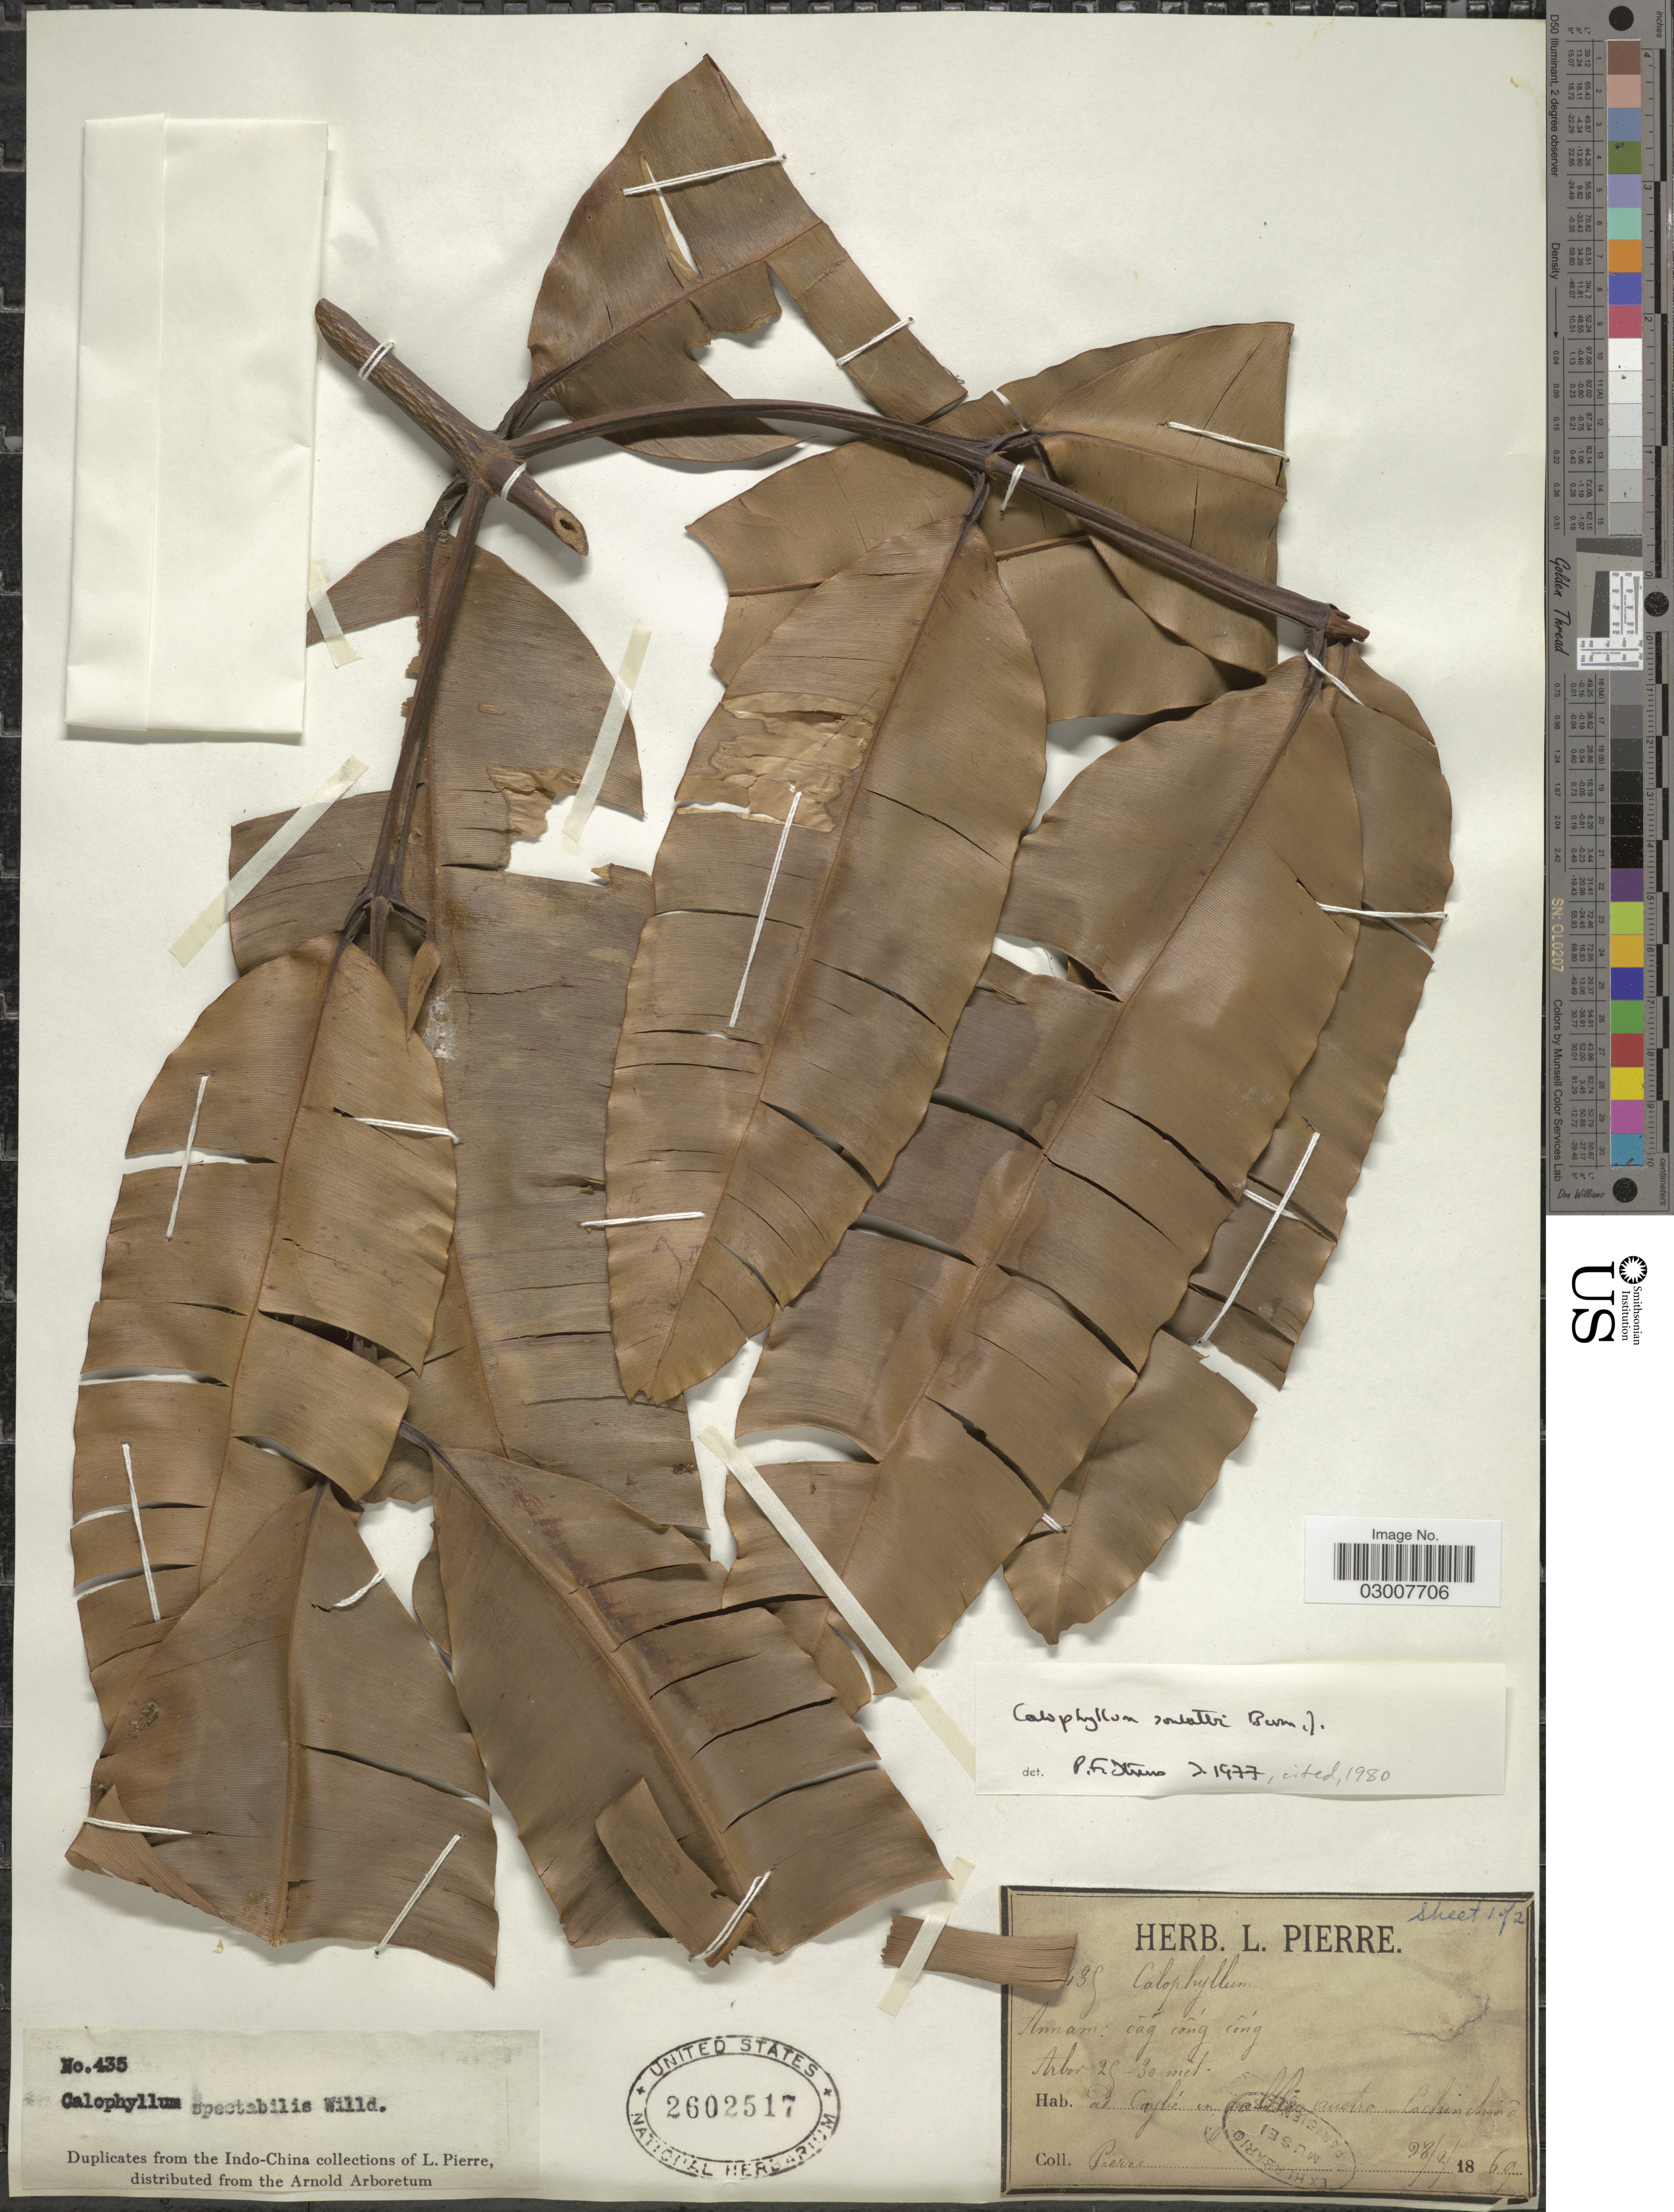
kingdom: Plantae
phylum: Tracheophyta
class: Magnoliopsida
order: Malpighiales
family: Calophyllaceae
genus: Calophyllum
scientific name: Calophyllum soulattri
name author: Burm. f.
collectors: L. Pierre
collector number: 435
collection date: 1869-02-28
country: Vietnam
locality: Ad Caybé en galla austro Cochinchina.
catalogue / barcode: US 2602517